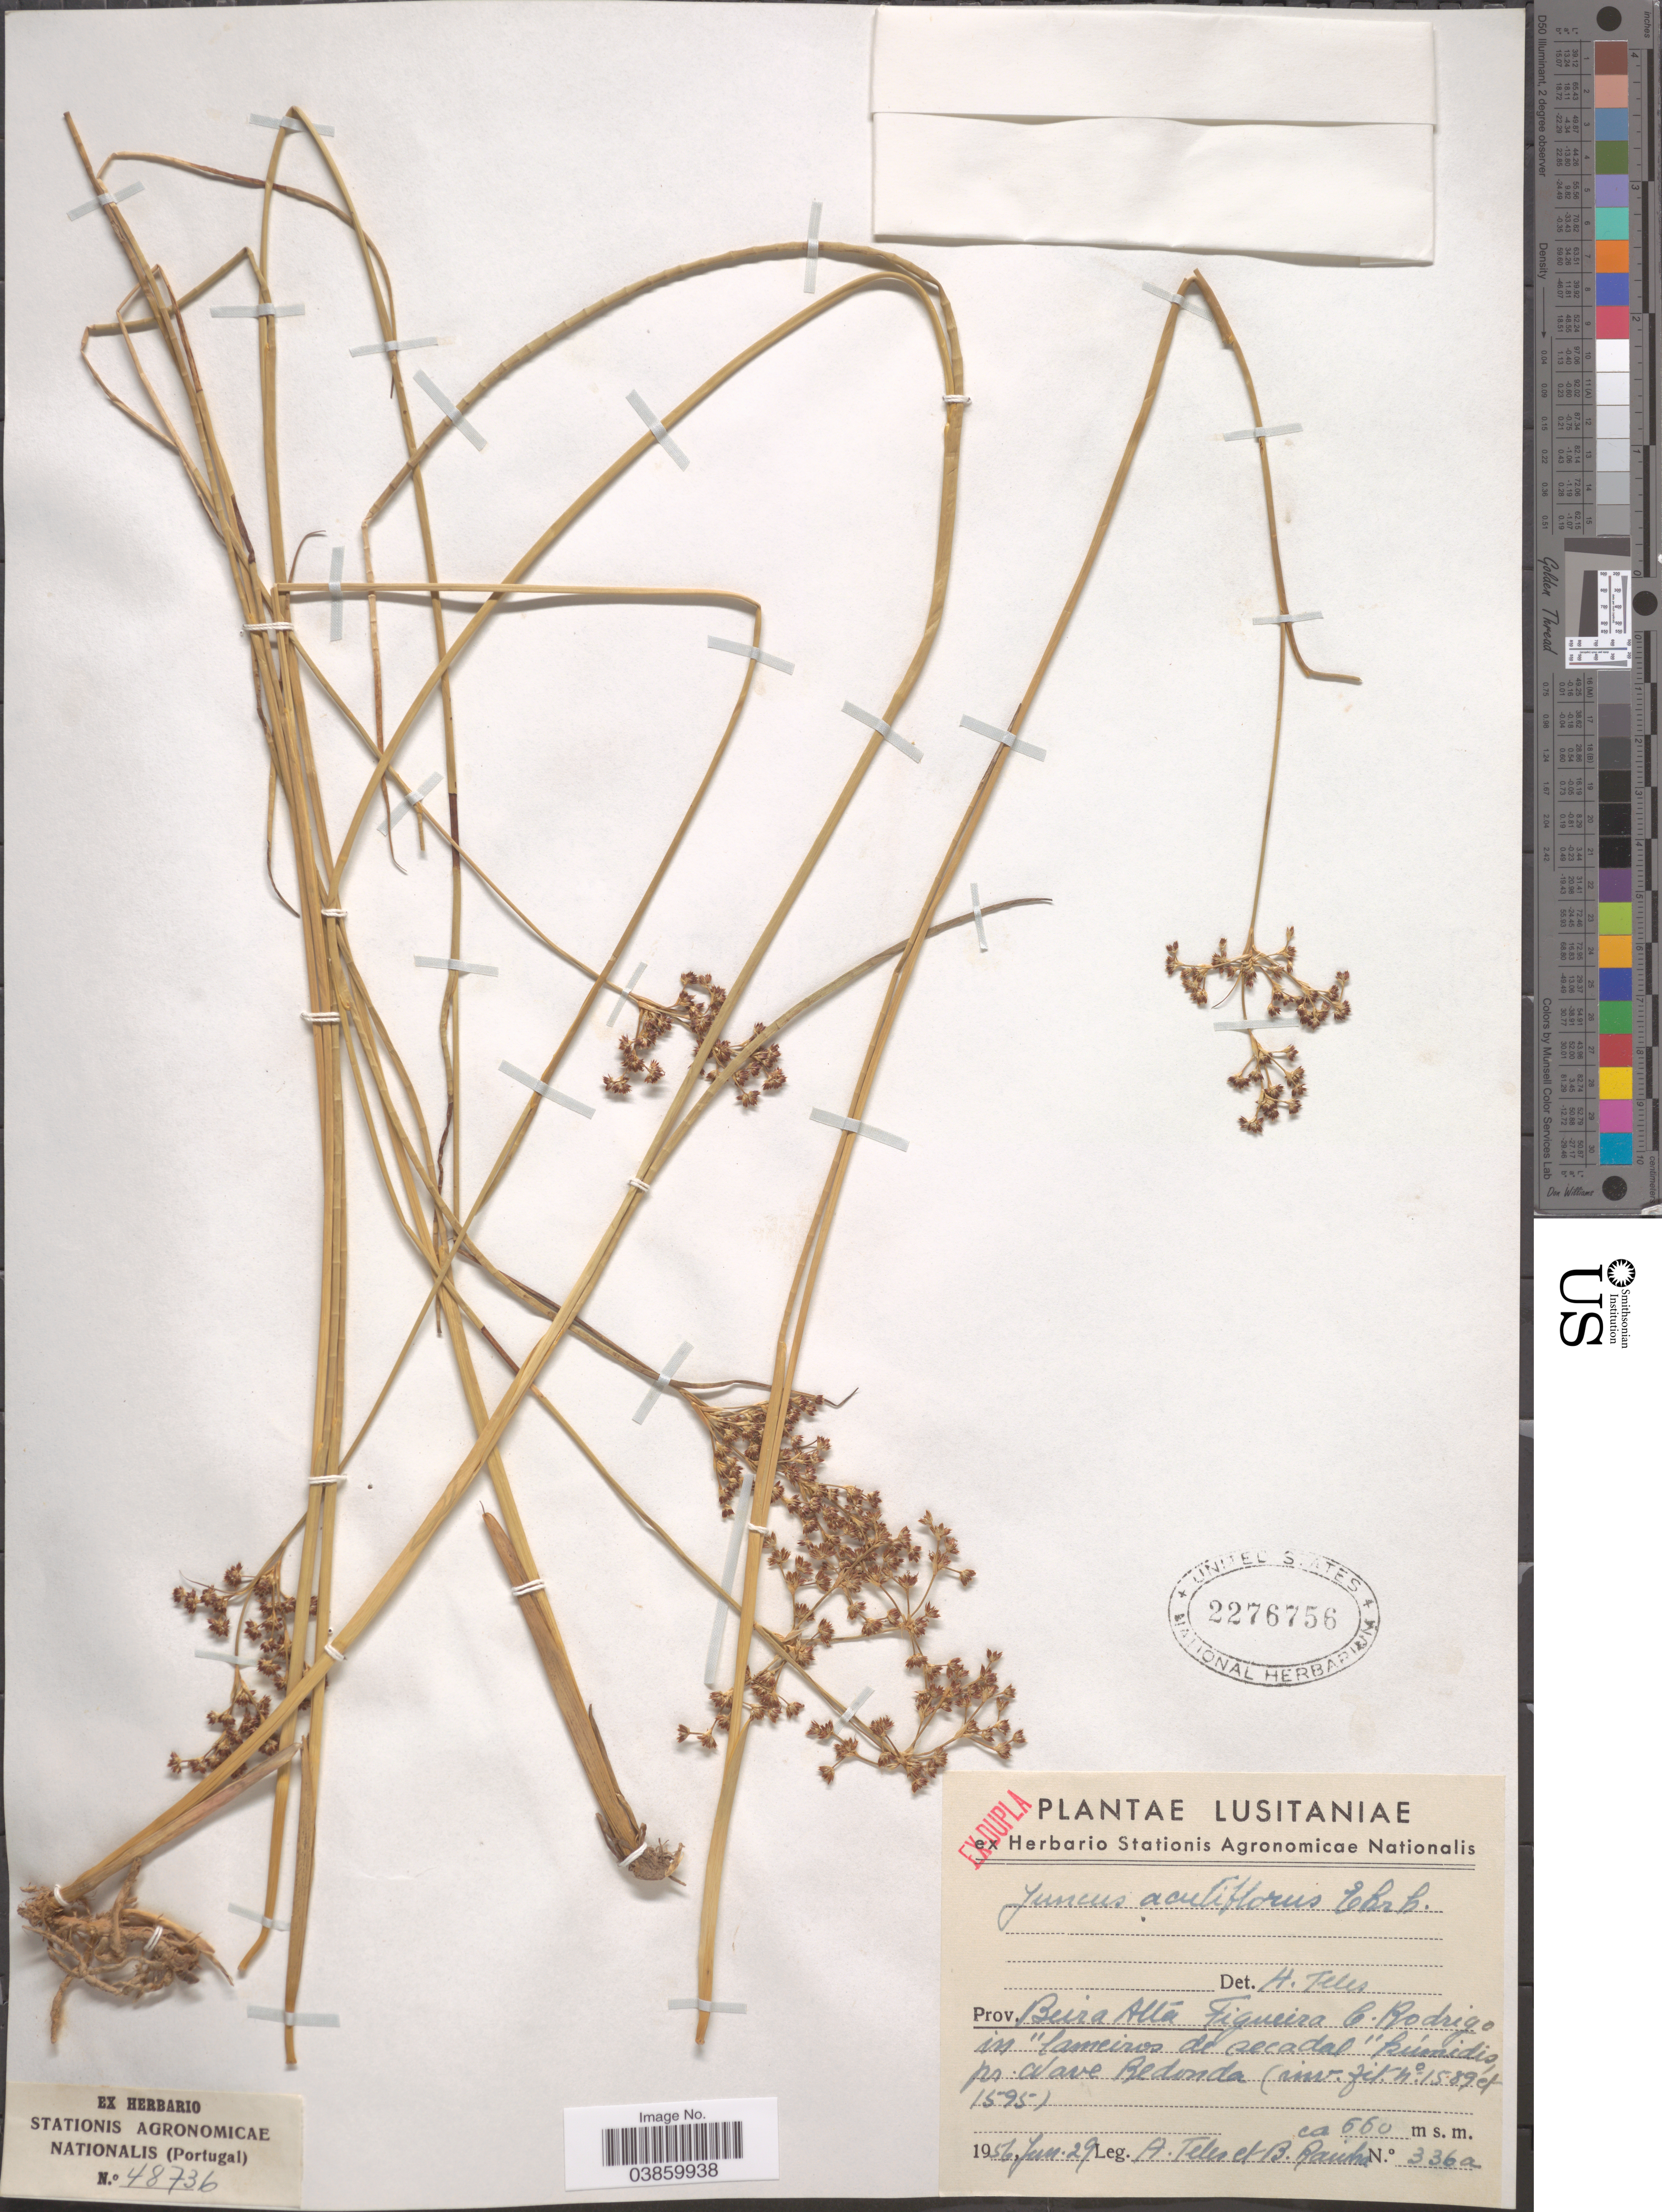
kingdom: Plantae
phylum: Tracheophyta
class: Liliopsida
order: Poales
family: Juncaceae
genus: Juncus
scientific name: Juncus acutiflorus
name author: Ehrh. ex Hoffm.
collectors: A. Teles & B. Rainha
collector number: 336a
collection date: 1956-06-29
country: Portugal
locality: Lusitaniae. Prov. Beira Alta Figueira C. Rodrigo in "lameiros de secadal" húmidis, pr.cuave Redonda.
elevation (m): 550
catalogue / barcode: US 2276756